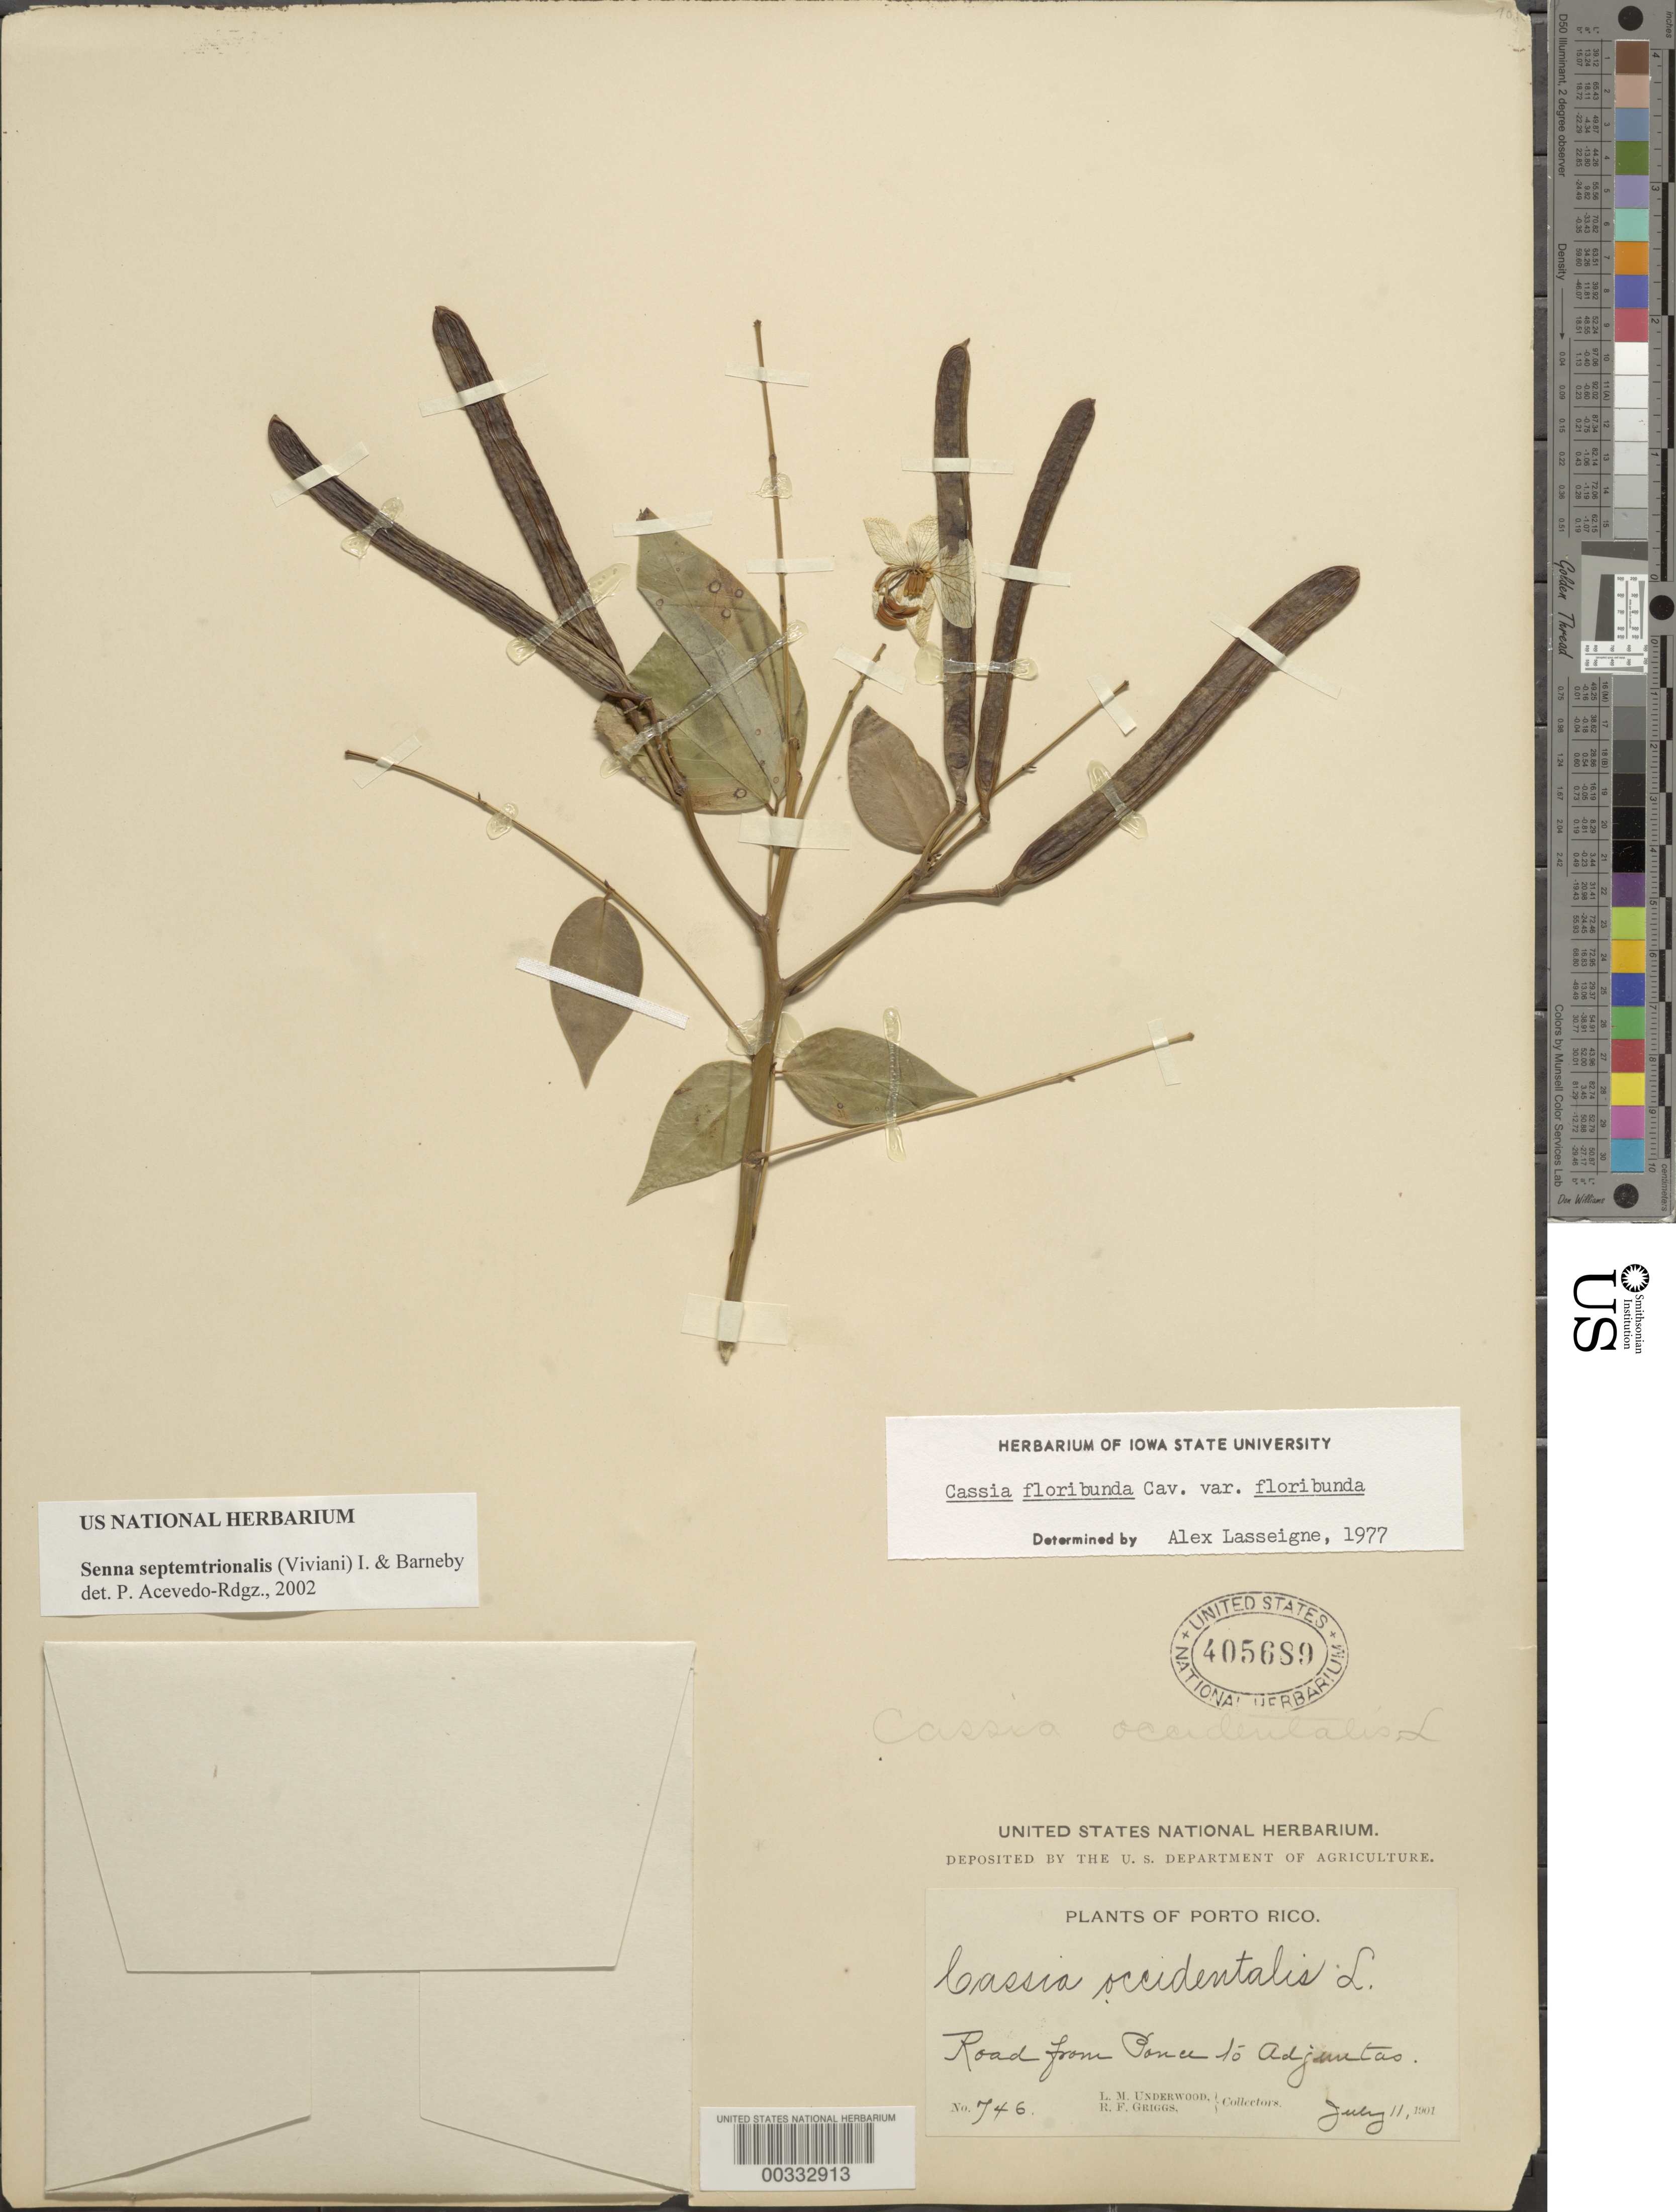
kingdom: Plantae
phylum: Tracheophyta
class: Magnoliopsida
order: Fabales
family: Fabaceae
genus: Senna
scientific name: Senna septemtrionalis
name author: (Viv.) H.S. Irwin & Barneby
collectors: L. M. Underwood & R. F. Griggs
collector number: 746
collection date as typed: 11 Jul 1901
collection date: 1901-07-11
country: Puerto Rico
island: Greater Antilles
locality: Road from ponce to adjuntas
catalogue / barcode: US 405689